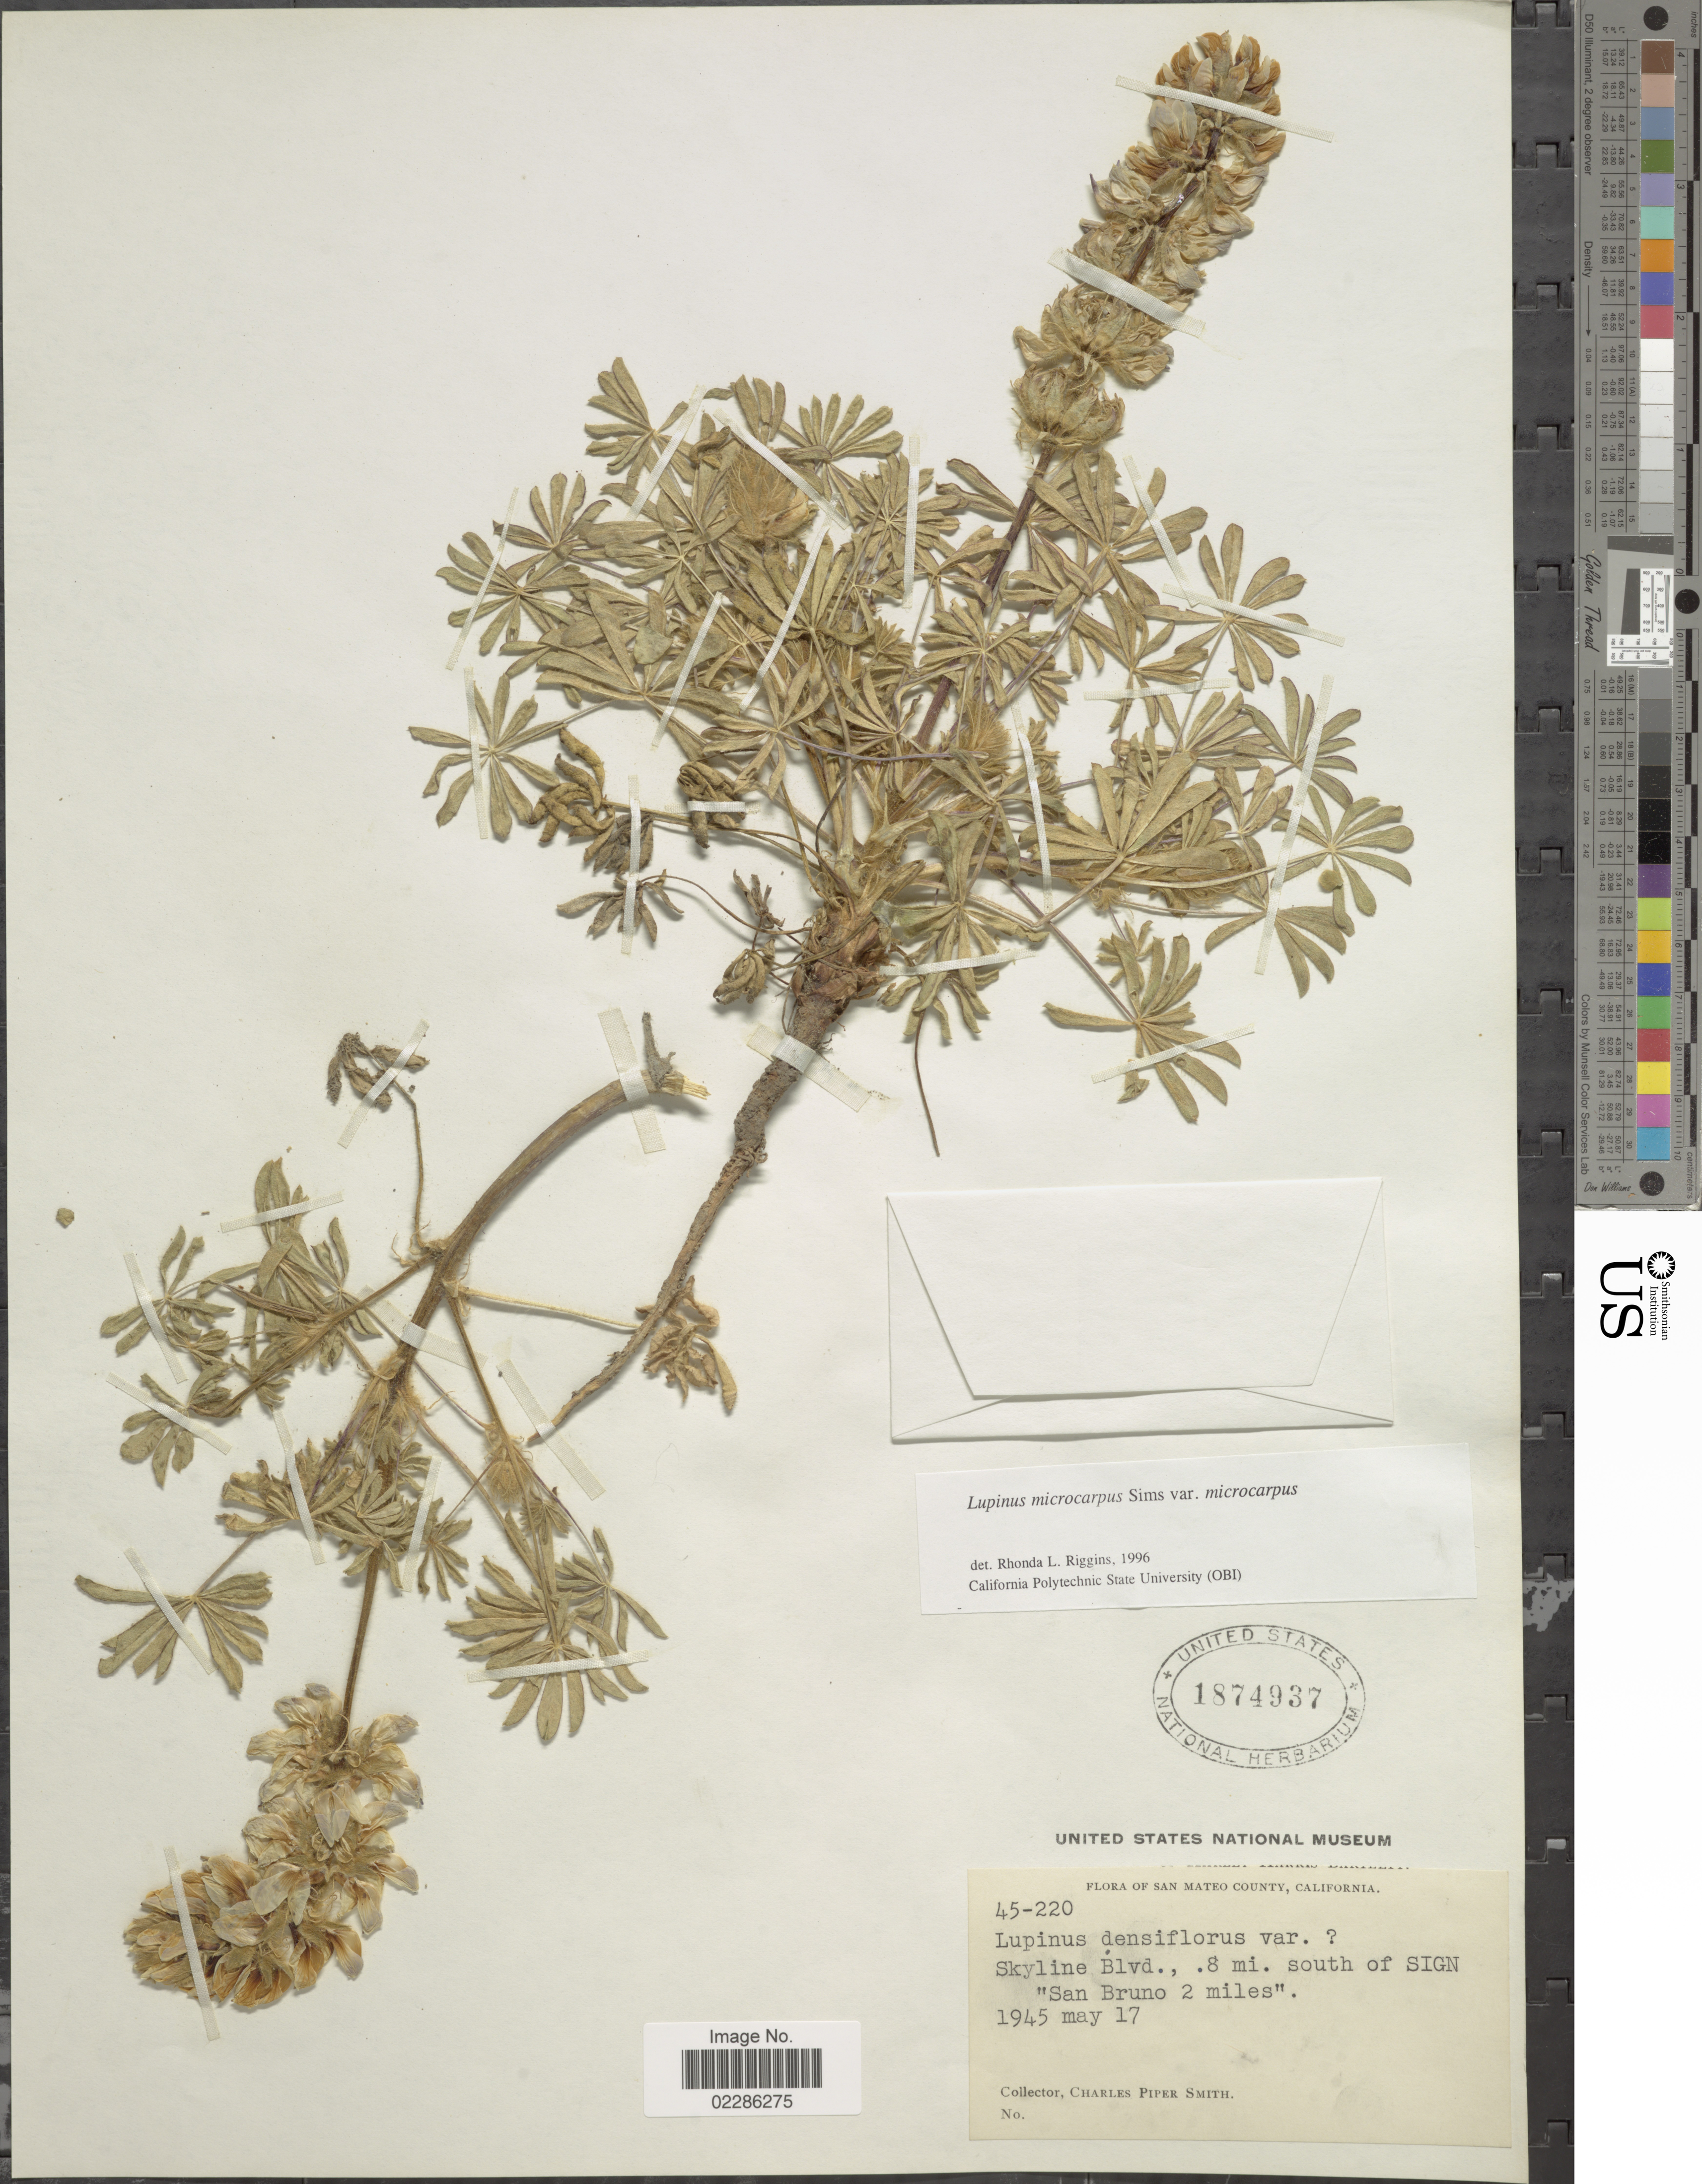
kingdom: Plantae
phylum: Tracheophyta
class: Magnoliopsida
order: Fabales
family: Fabaceae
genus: Lupinus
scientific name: Lupinus microcarpus var. microcarpus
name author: Sims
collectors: C. P. Smith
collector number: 45-220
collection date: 1945-05-17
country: United States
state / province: California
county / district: San Mateo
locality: San Mateo County, Skyline Blvd., 8 mi south of SIGN 'San Bruno 2 miles'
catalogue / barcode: US 1874937